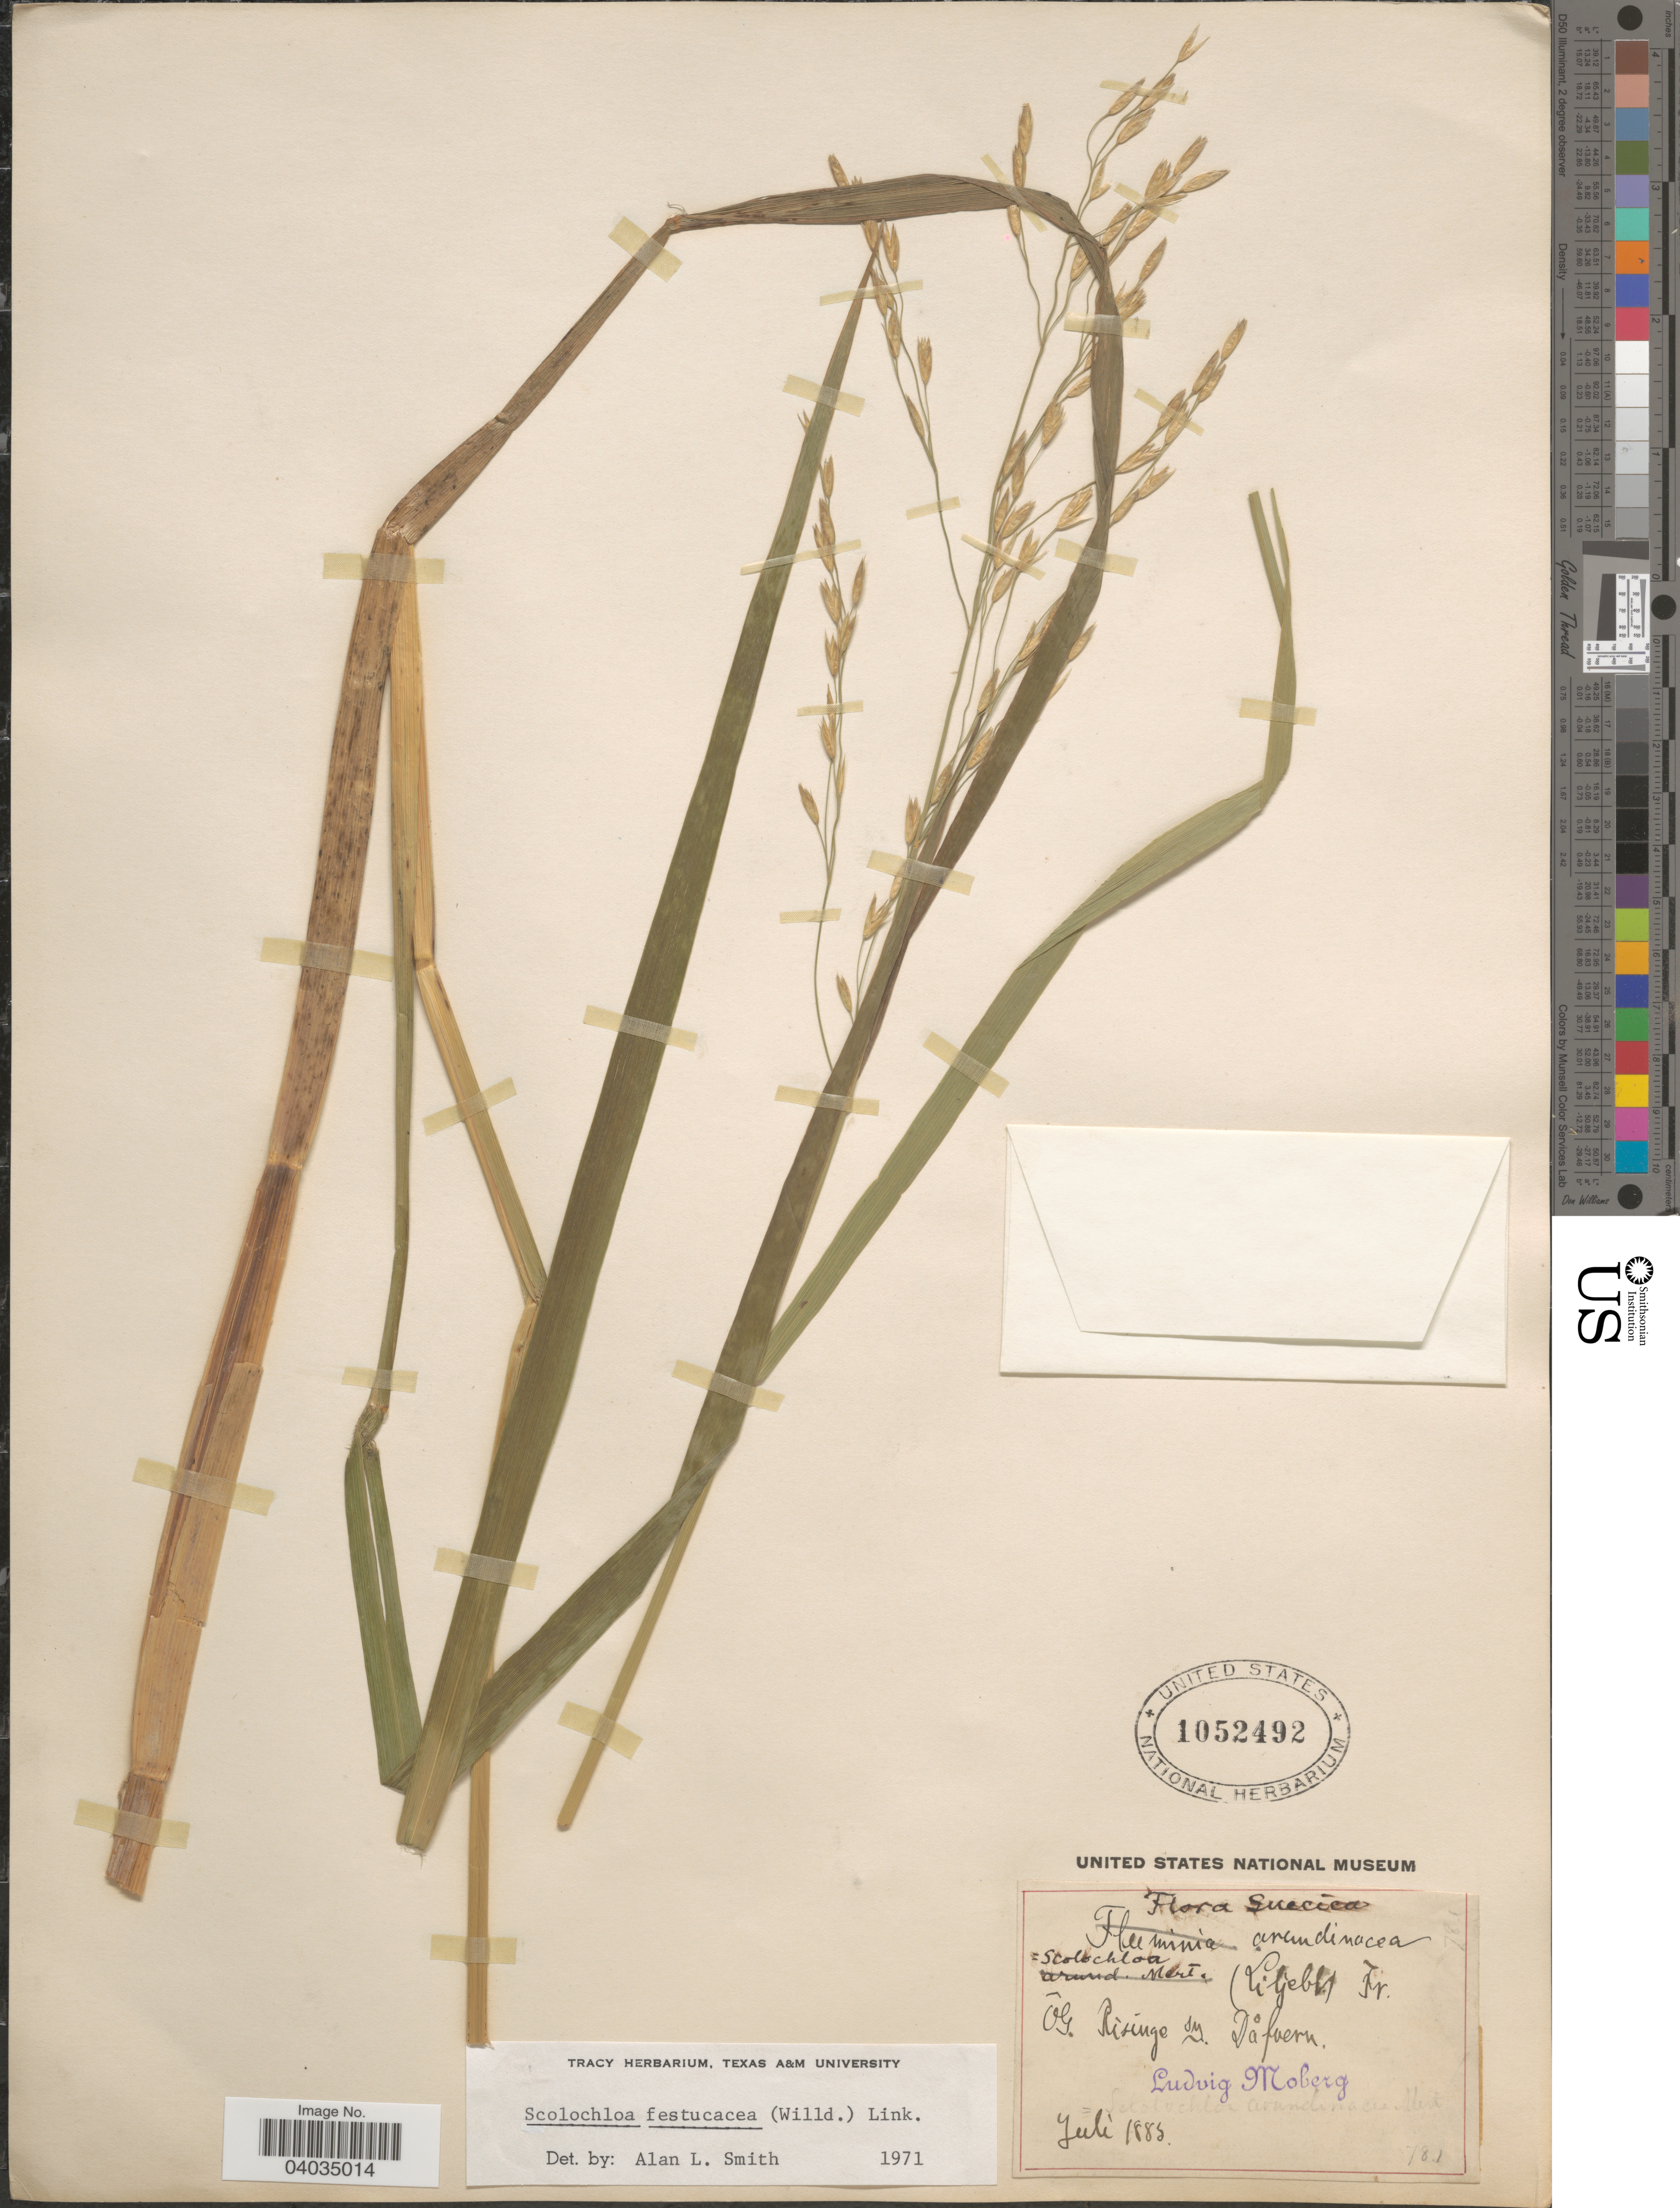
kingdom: Plantae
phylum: Tracheophyta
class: Liliopsida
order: Poales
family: Poaceae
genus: Scolochloa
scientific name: Scolochloa festucacea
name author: (Willd.) Link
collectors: L. Moberg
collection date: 1883-07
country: Sweden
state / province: Östergötland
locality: Suecica. Ôg. Risinge sn.. Dáfvern. [interpreted]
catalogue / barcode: US 1052492